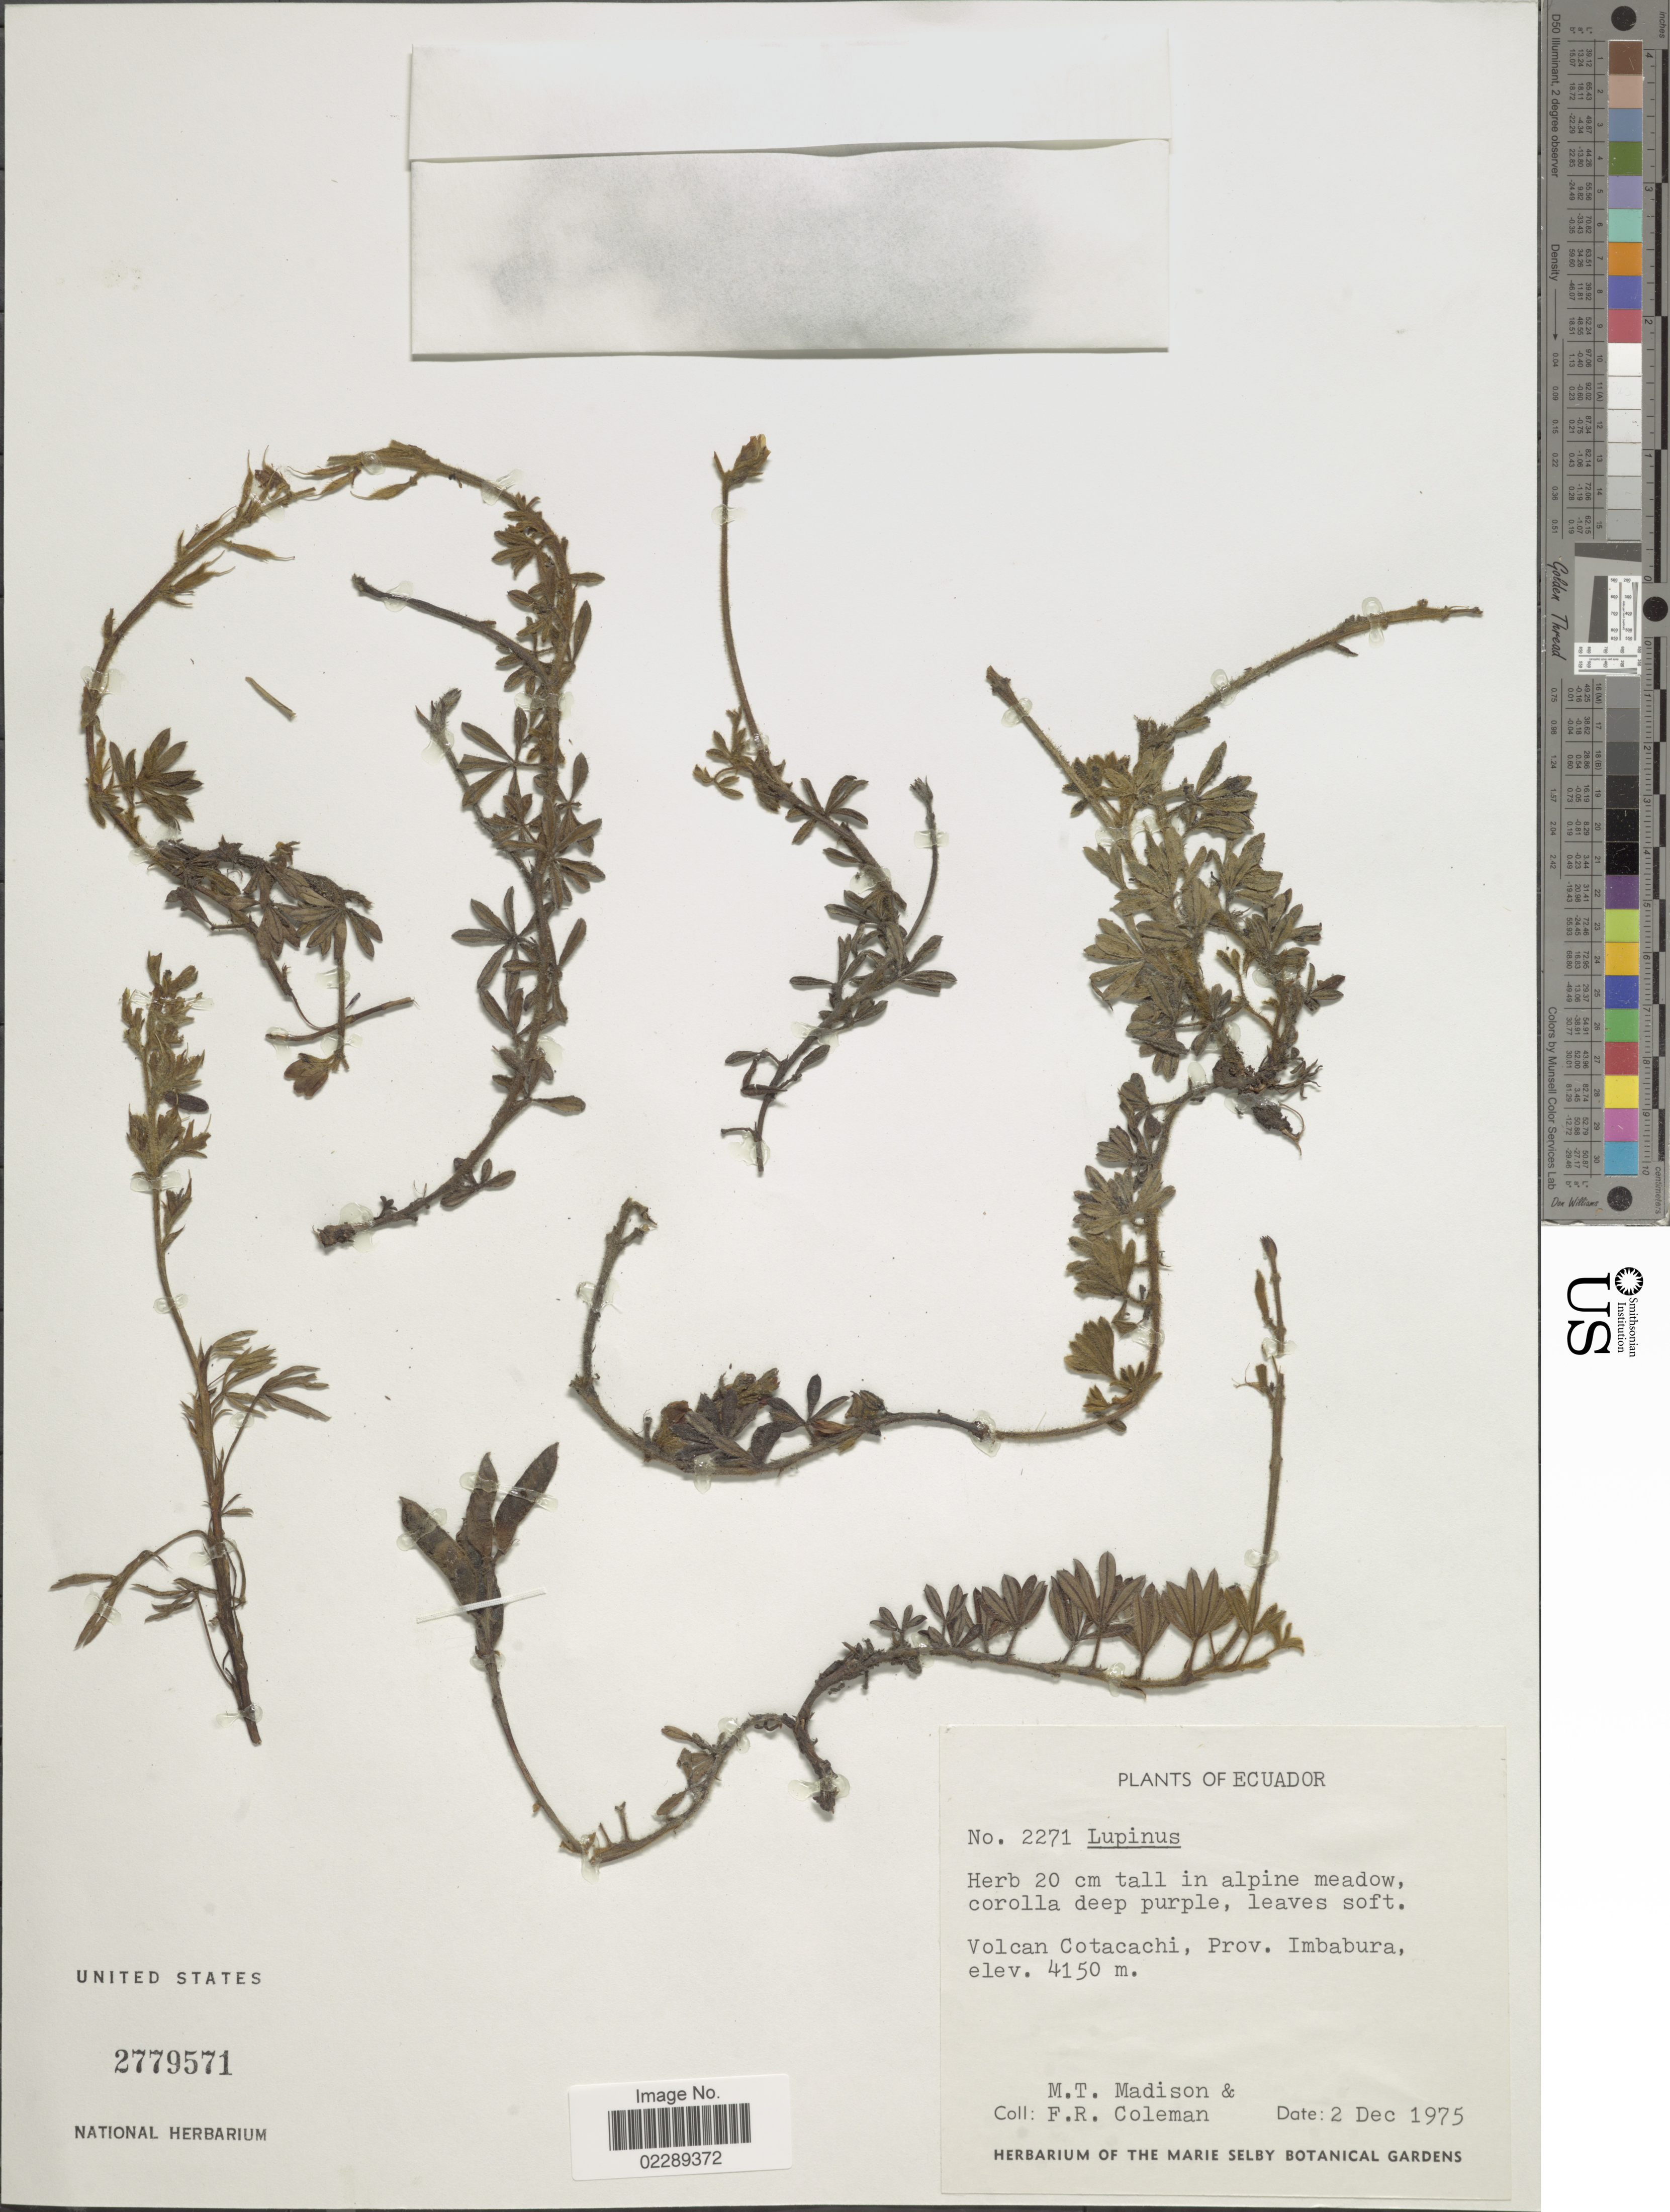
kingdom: Plantae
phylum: Tracheophyta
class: Magnoliopsida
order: Fabales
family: Fabaceae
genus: Lupinus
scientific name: Lupinus sp.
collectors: M. T. Madison & F. Coleman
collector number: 2271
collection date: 1975-12-02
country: Ecuador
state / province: Imbabura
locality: Volcan Cotacachi, Prov. Imbabura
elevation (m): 4150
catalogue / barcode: US 2779571